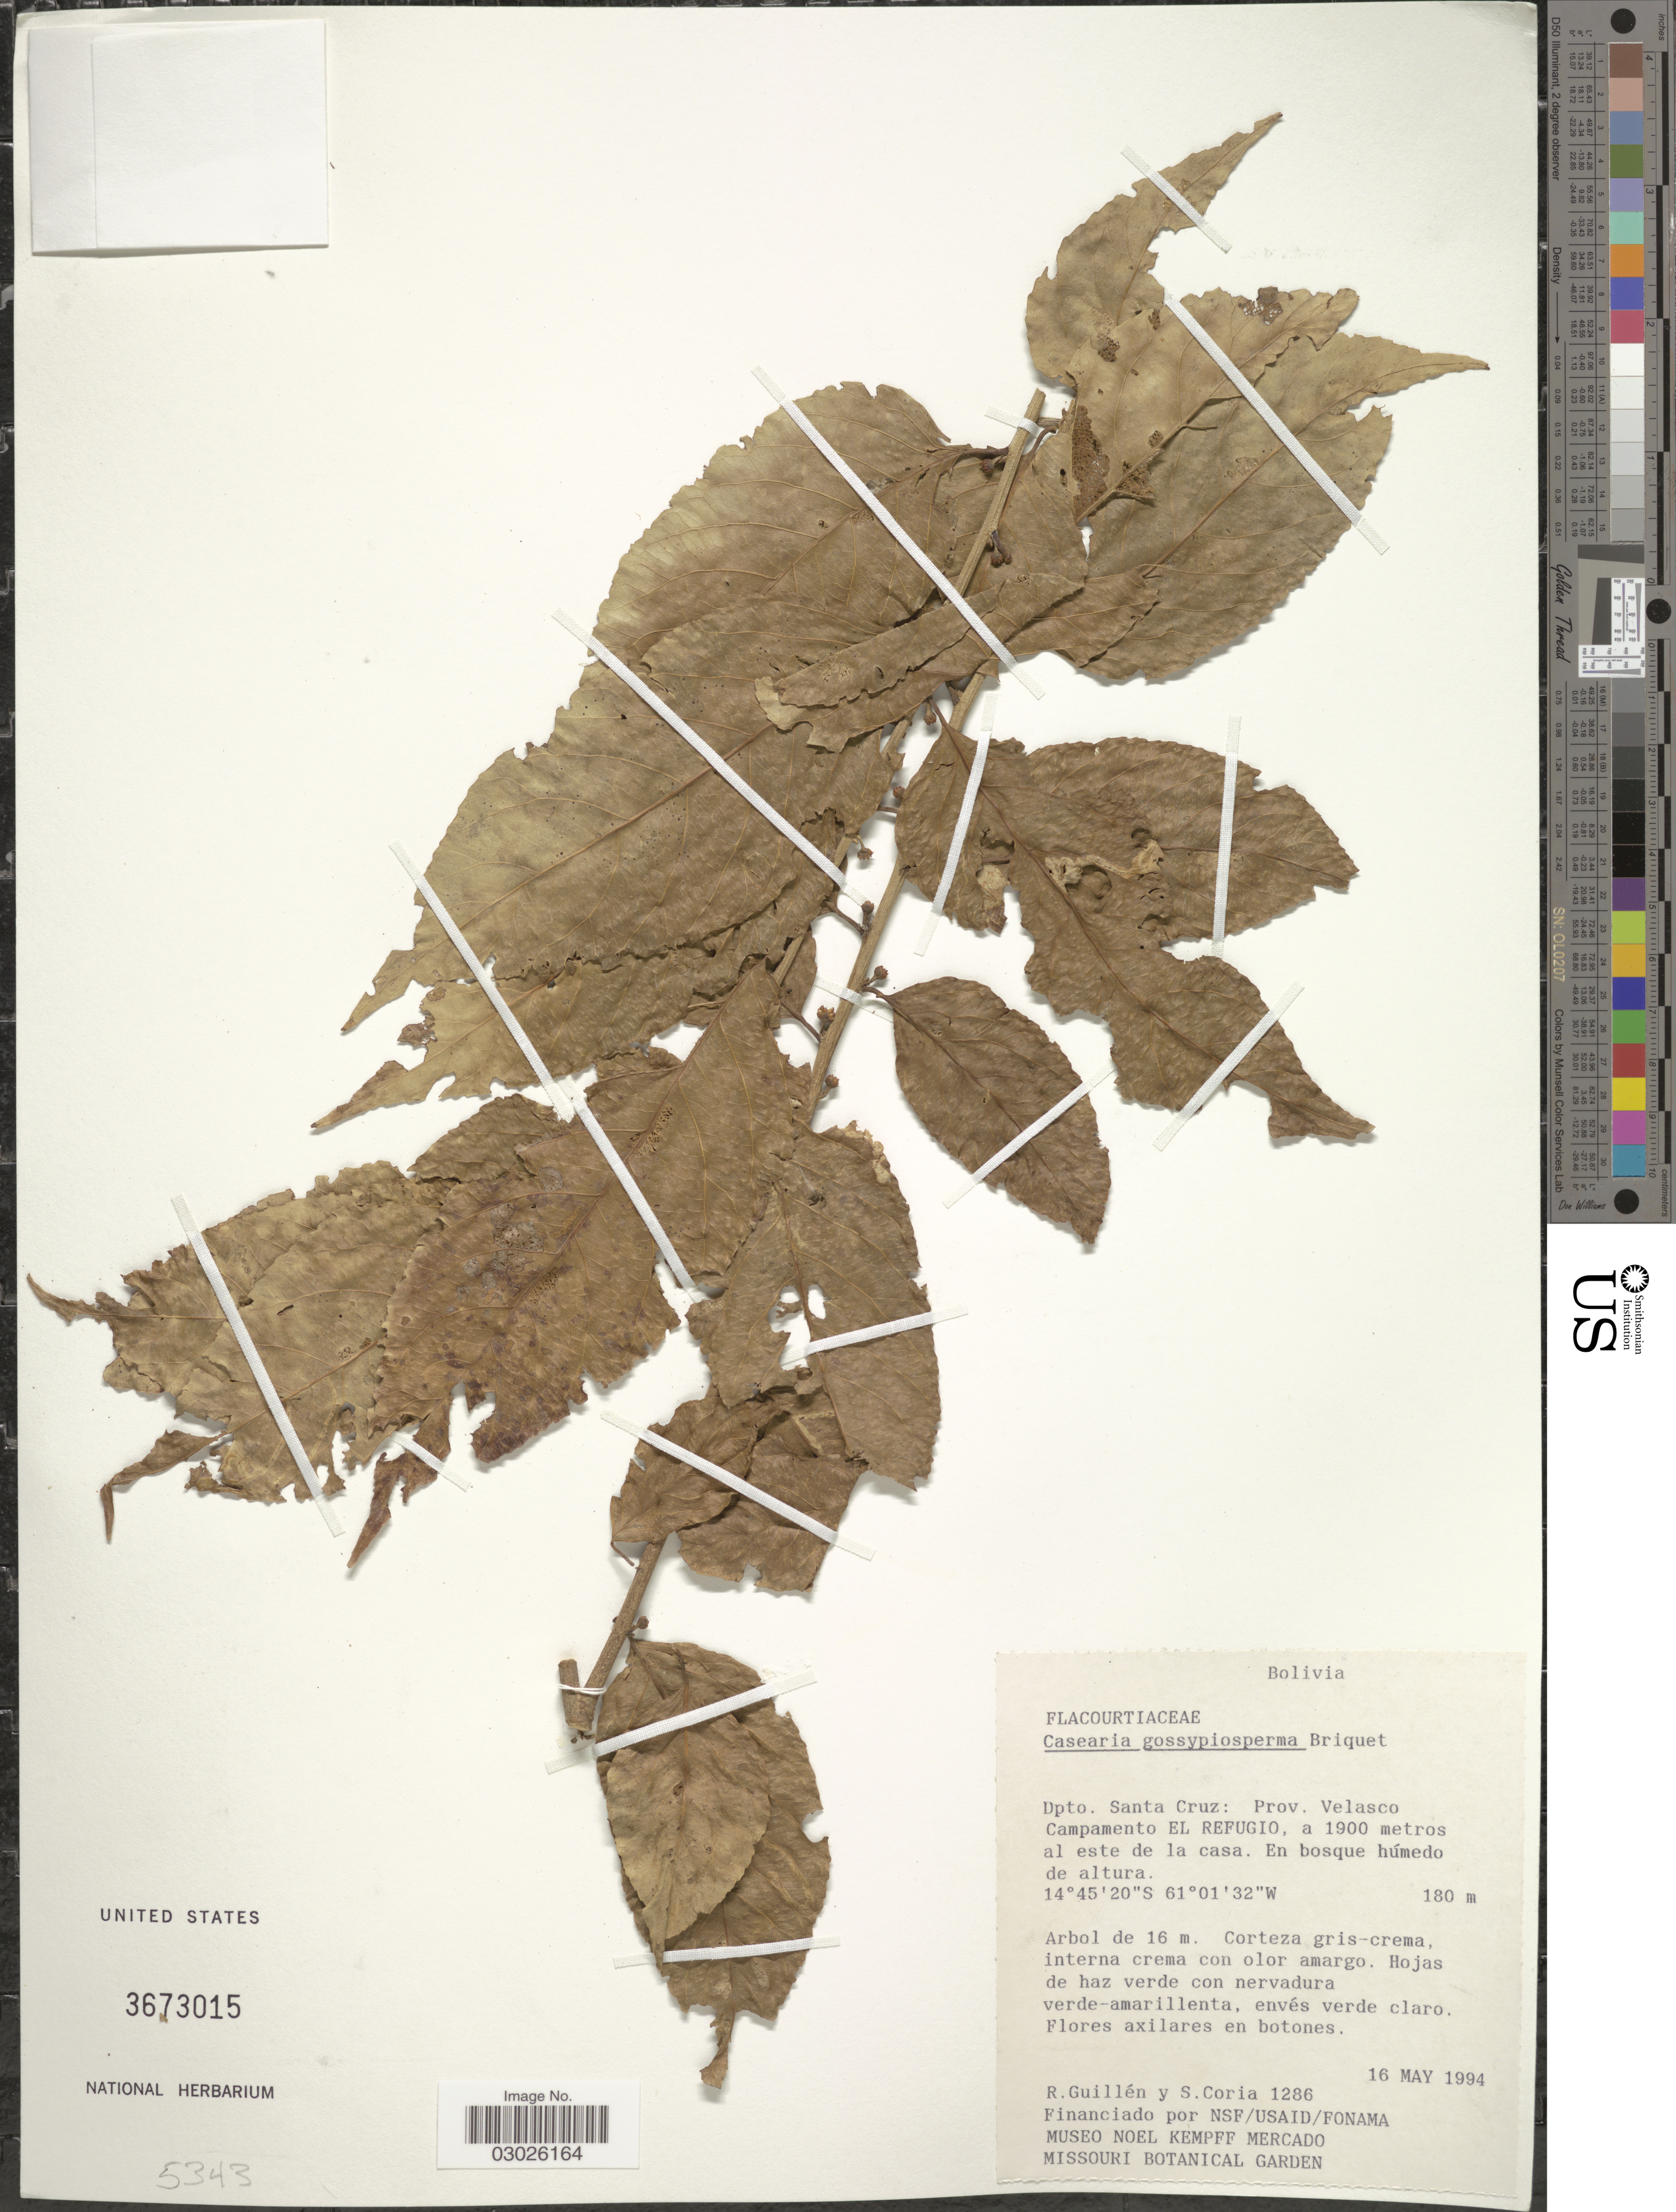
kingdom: Plantae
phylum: Tracheophyta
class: Magnoliopsida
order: Malpighiales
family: Salicaceae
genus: Casearia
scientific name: Casearia gossypiosperma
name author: Briq.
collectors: R. Guillen & S. Coria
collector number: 1286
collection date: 1994-05-16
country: Bolivia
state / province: Santa Cruz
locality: Dpto. Santa Cruz: prov. Velasco Campamento El Refugio.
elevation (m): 180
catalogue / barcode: US 3673015